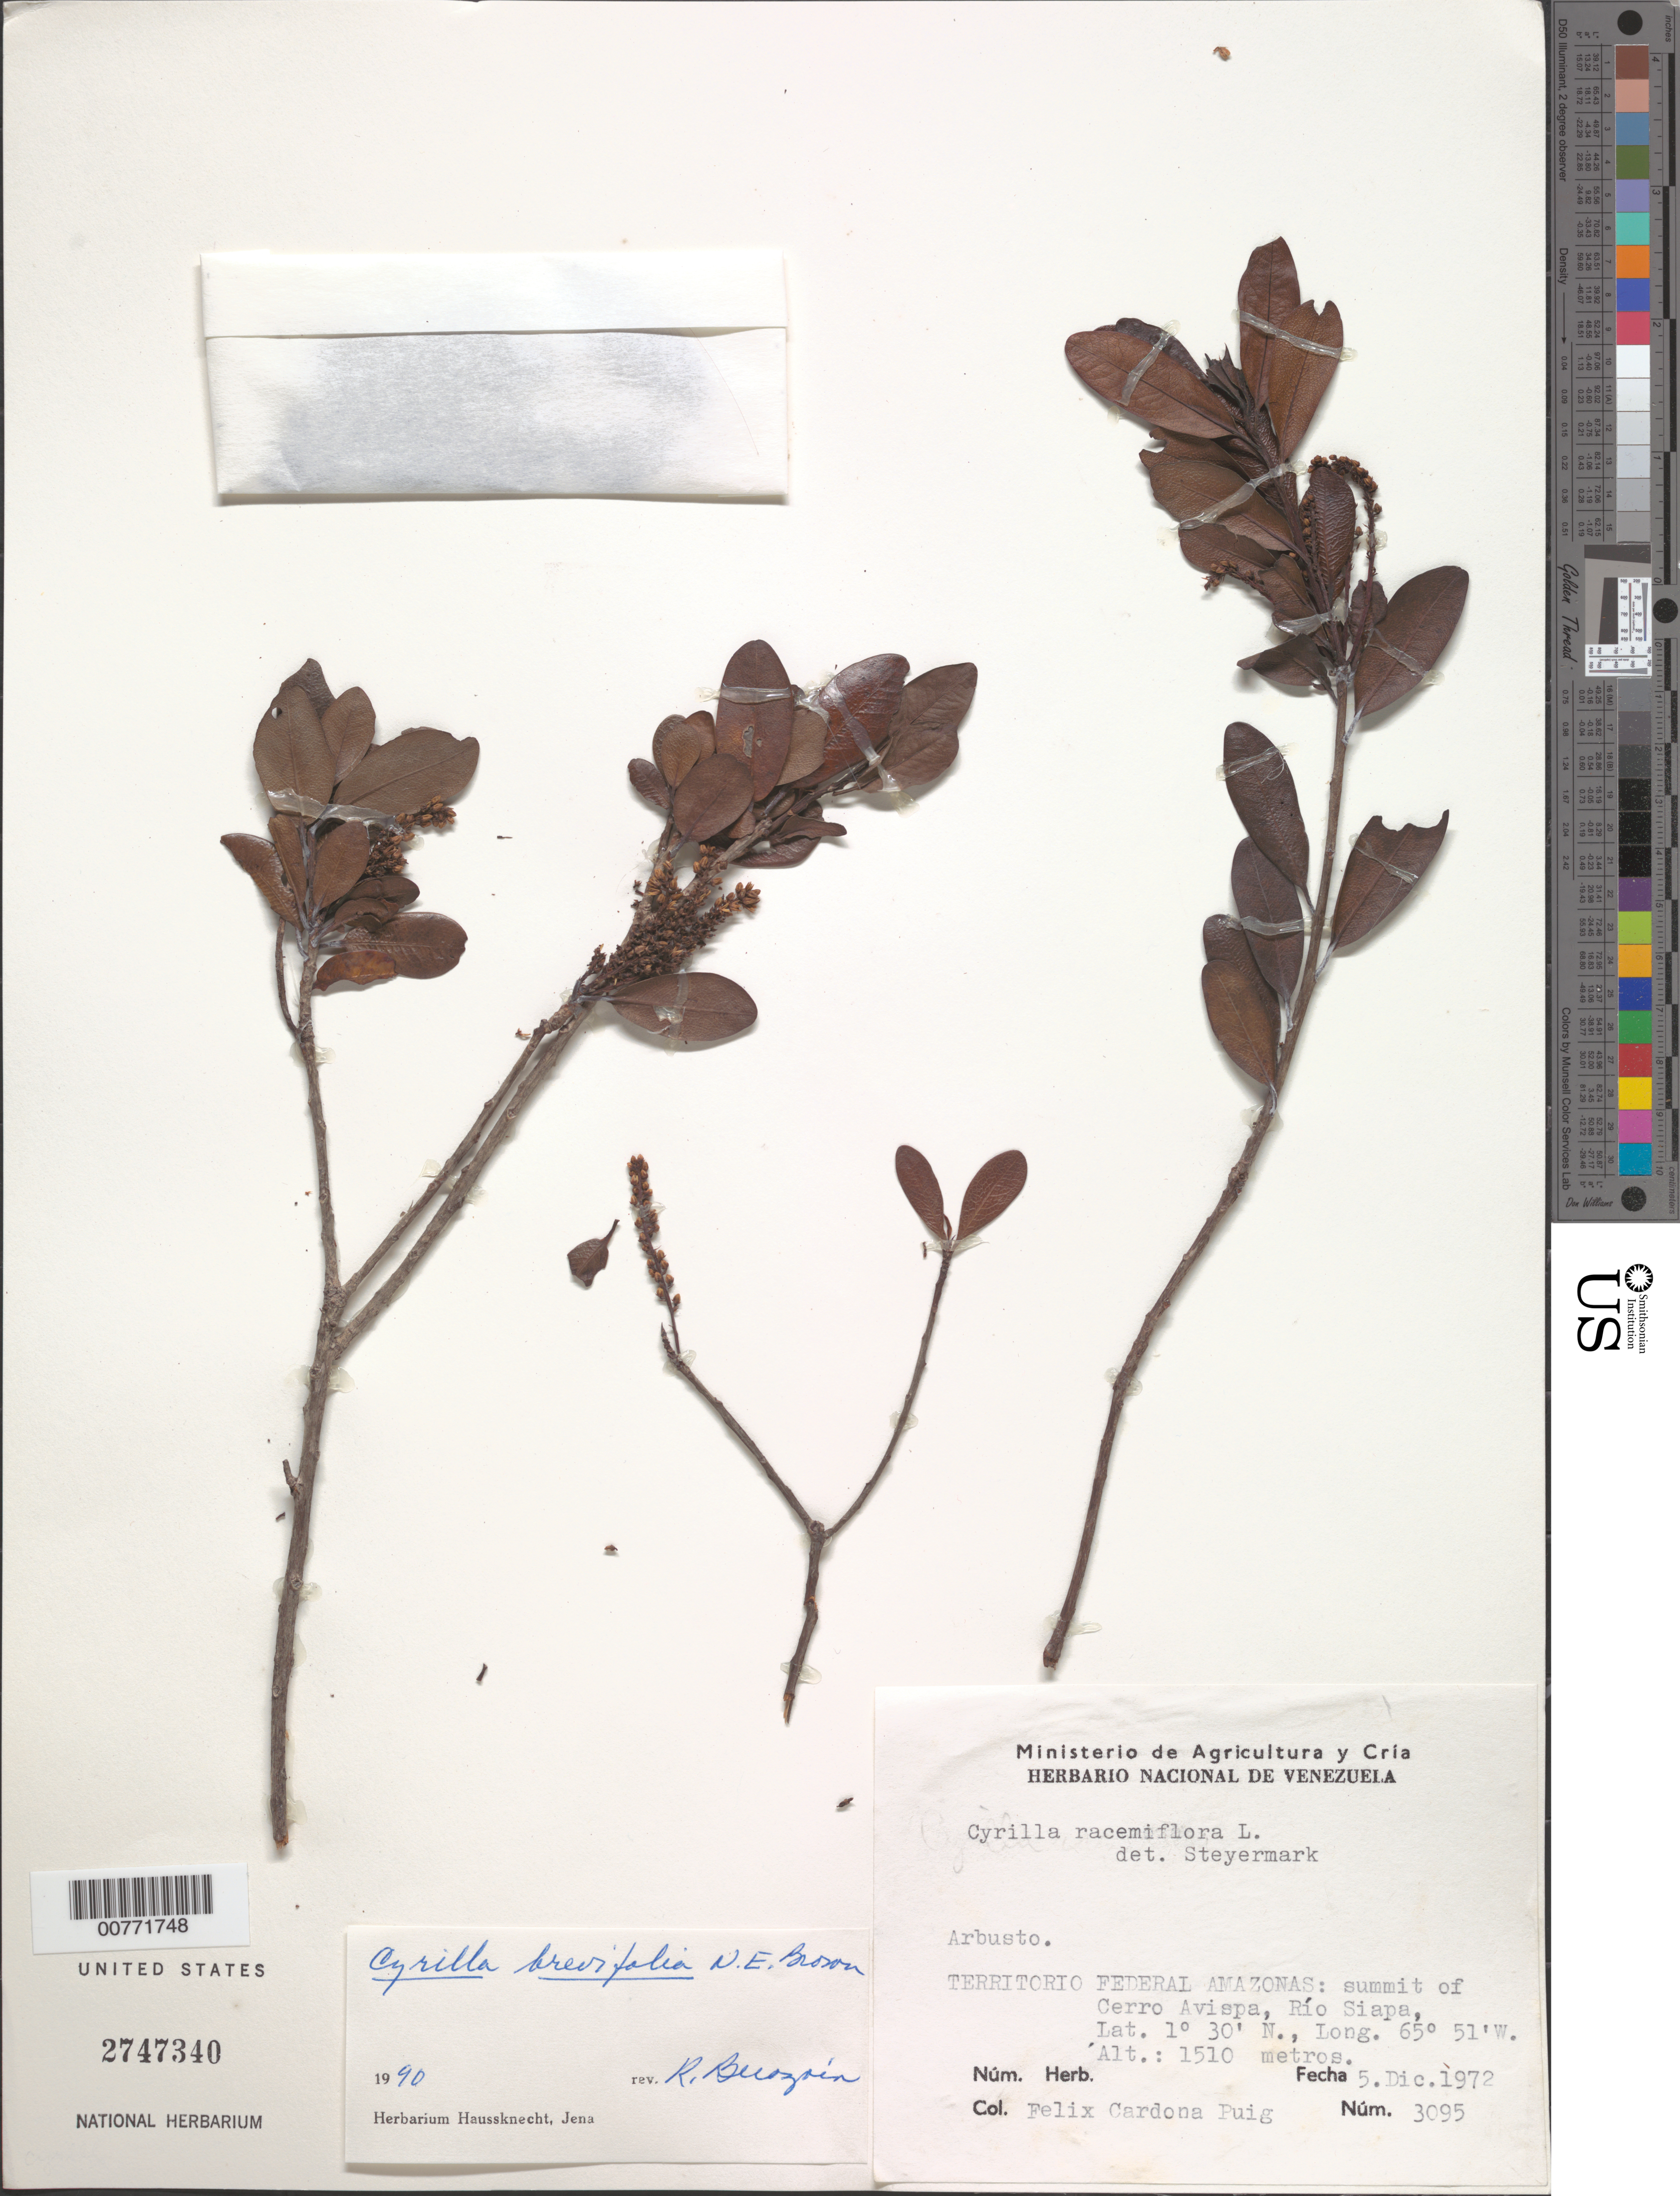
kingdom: Plantae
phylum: Tracheophyta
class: Magnoliopsida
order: Ericales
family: Cyrillaceae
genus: Cyrilla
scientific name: Cyrilla brevifolia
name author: N.E. Br.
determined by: Berozain, R.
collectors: F. Cardona Puig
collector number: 3095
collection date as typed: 5-Dec-72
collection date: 1972-12-05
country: Venezuela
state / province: Amazonas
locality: Cerro Avispa, cumbre, Río Siapa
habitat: Summit of cerro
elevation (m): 1510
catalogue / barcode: US 2747340